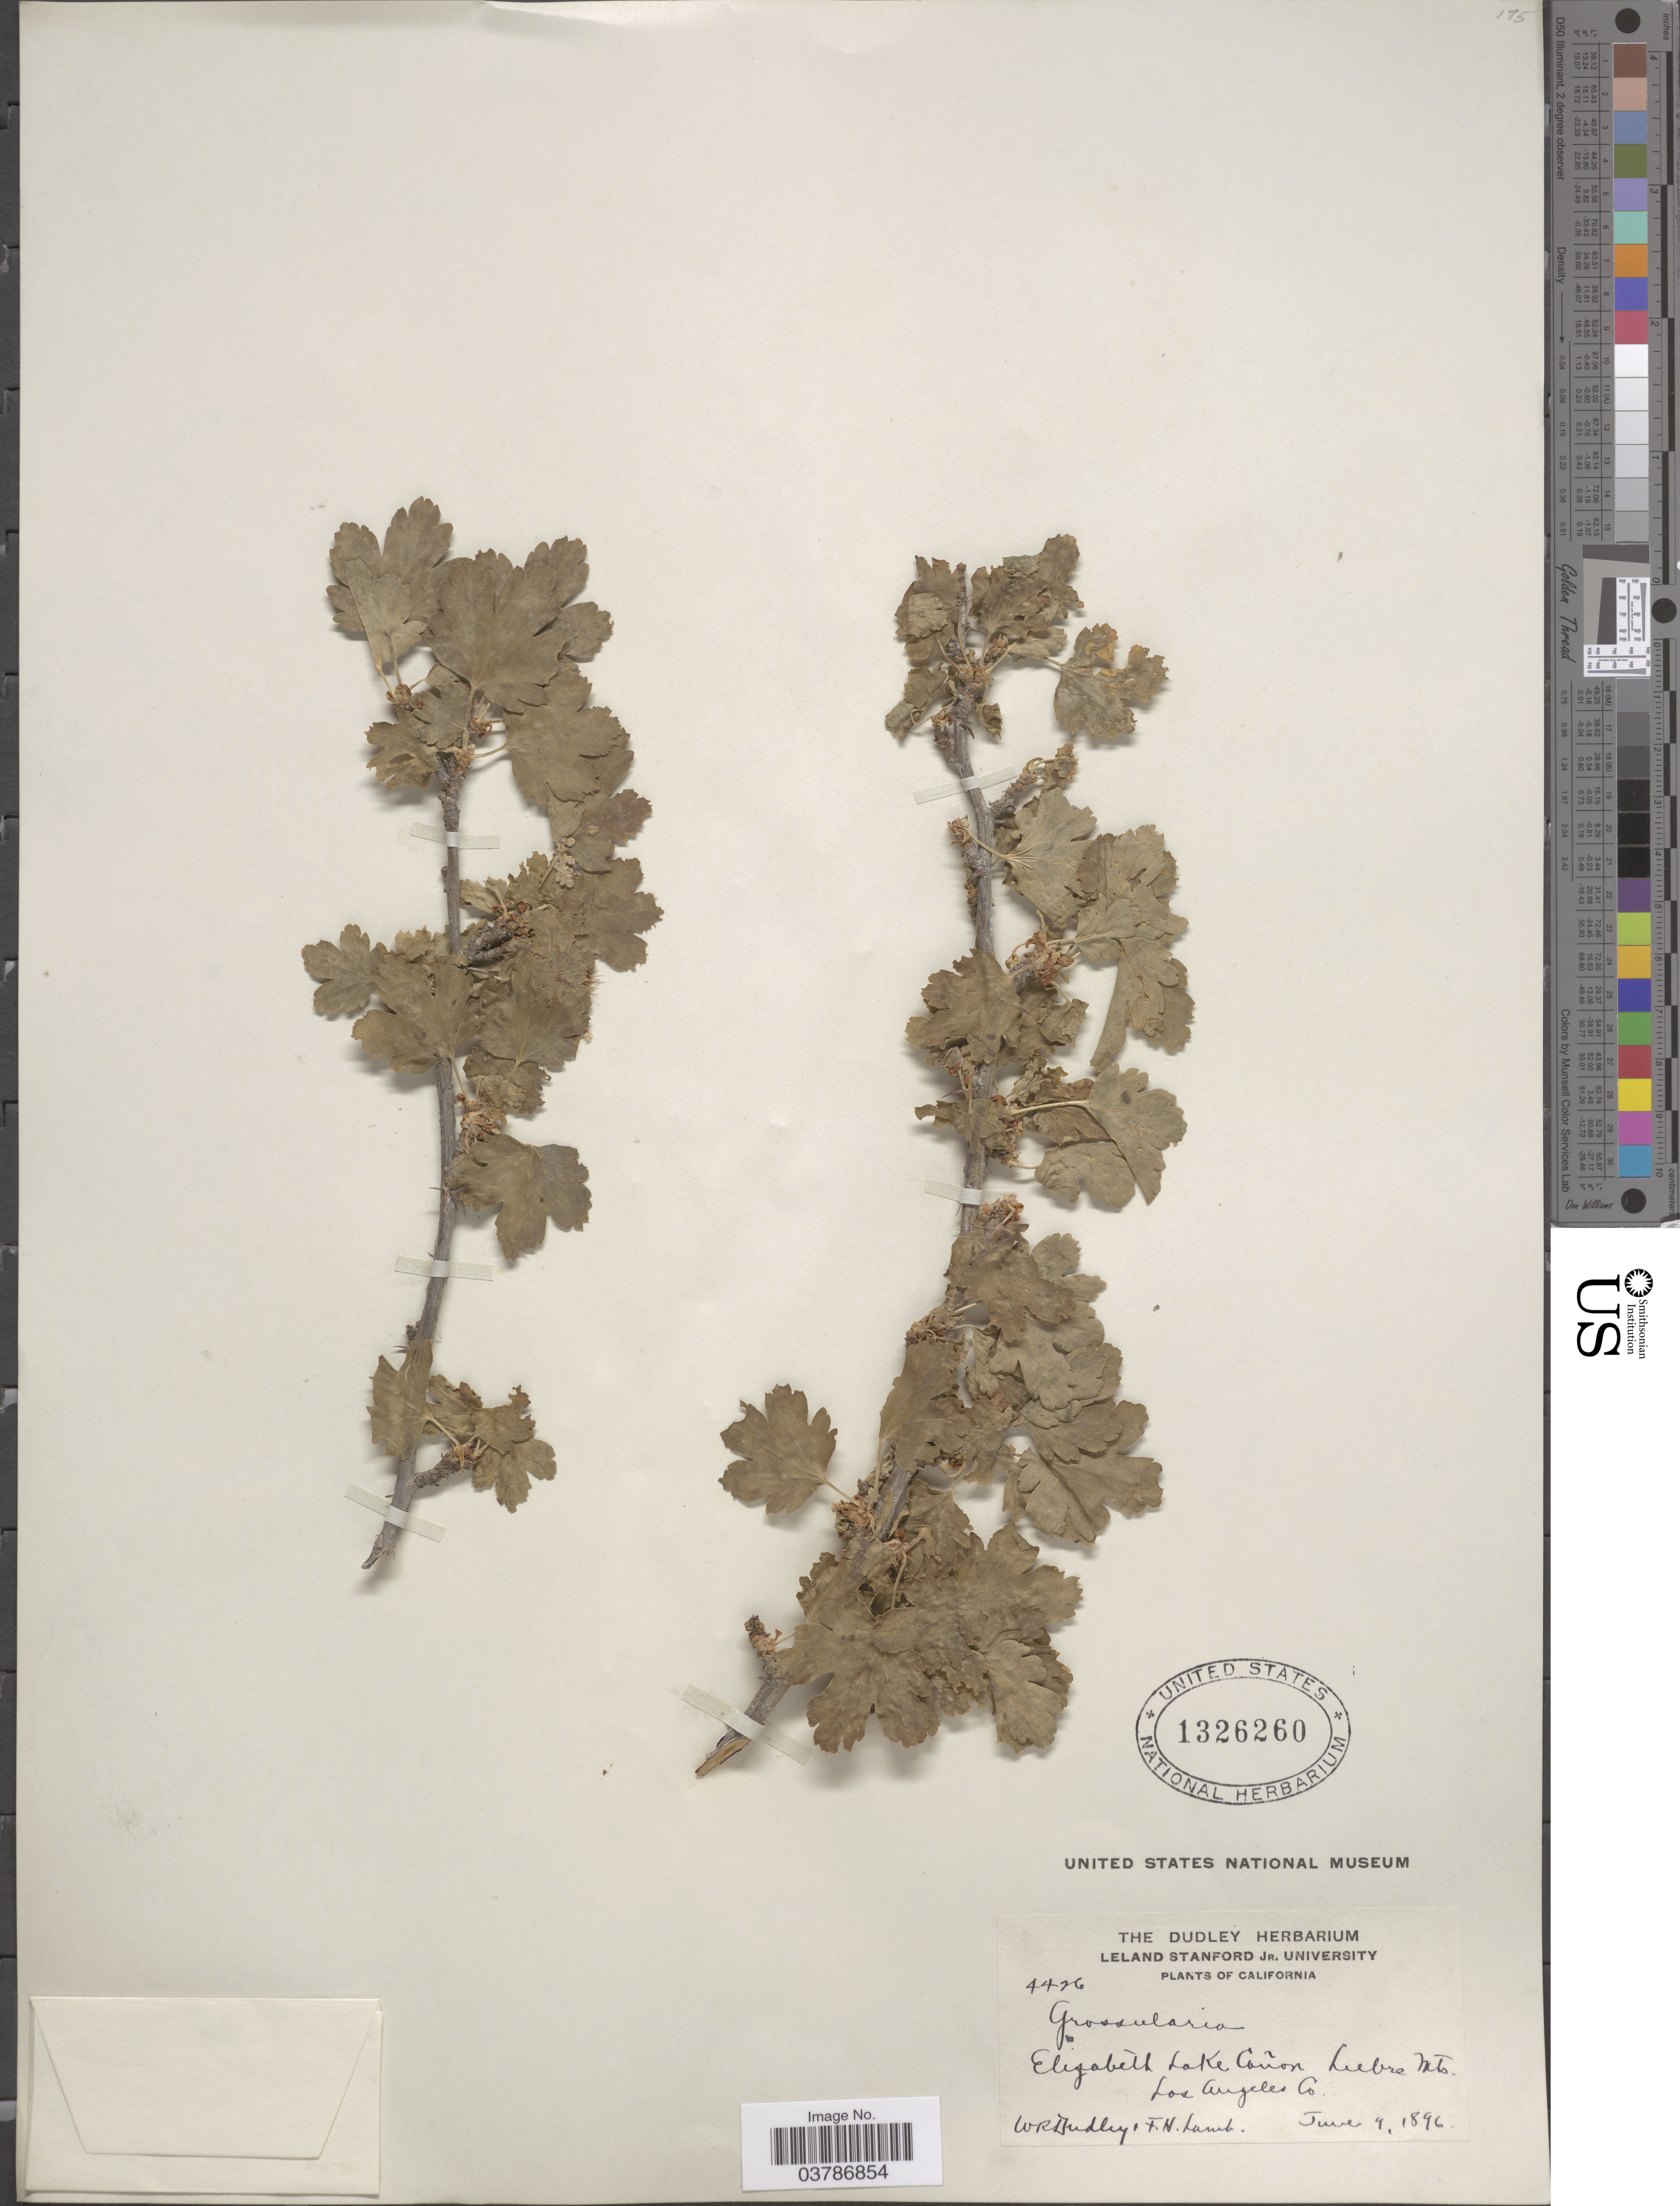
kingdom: Plantae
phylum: Tracheophyta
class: Magnoliopsida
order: Saxifragales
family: Grossulariaceae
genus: Ribes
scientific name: Ribes roezlii var. roezlii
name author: Regel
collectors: W. Dudley & F. H. Lamb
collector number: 4426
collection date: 1896-06-09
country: United States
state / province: California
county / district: Los Angeles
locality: Elizabeth Lake Cañon. Liebre Mts. Los Angeles Co.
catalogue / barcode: US 1326260